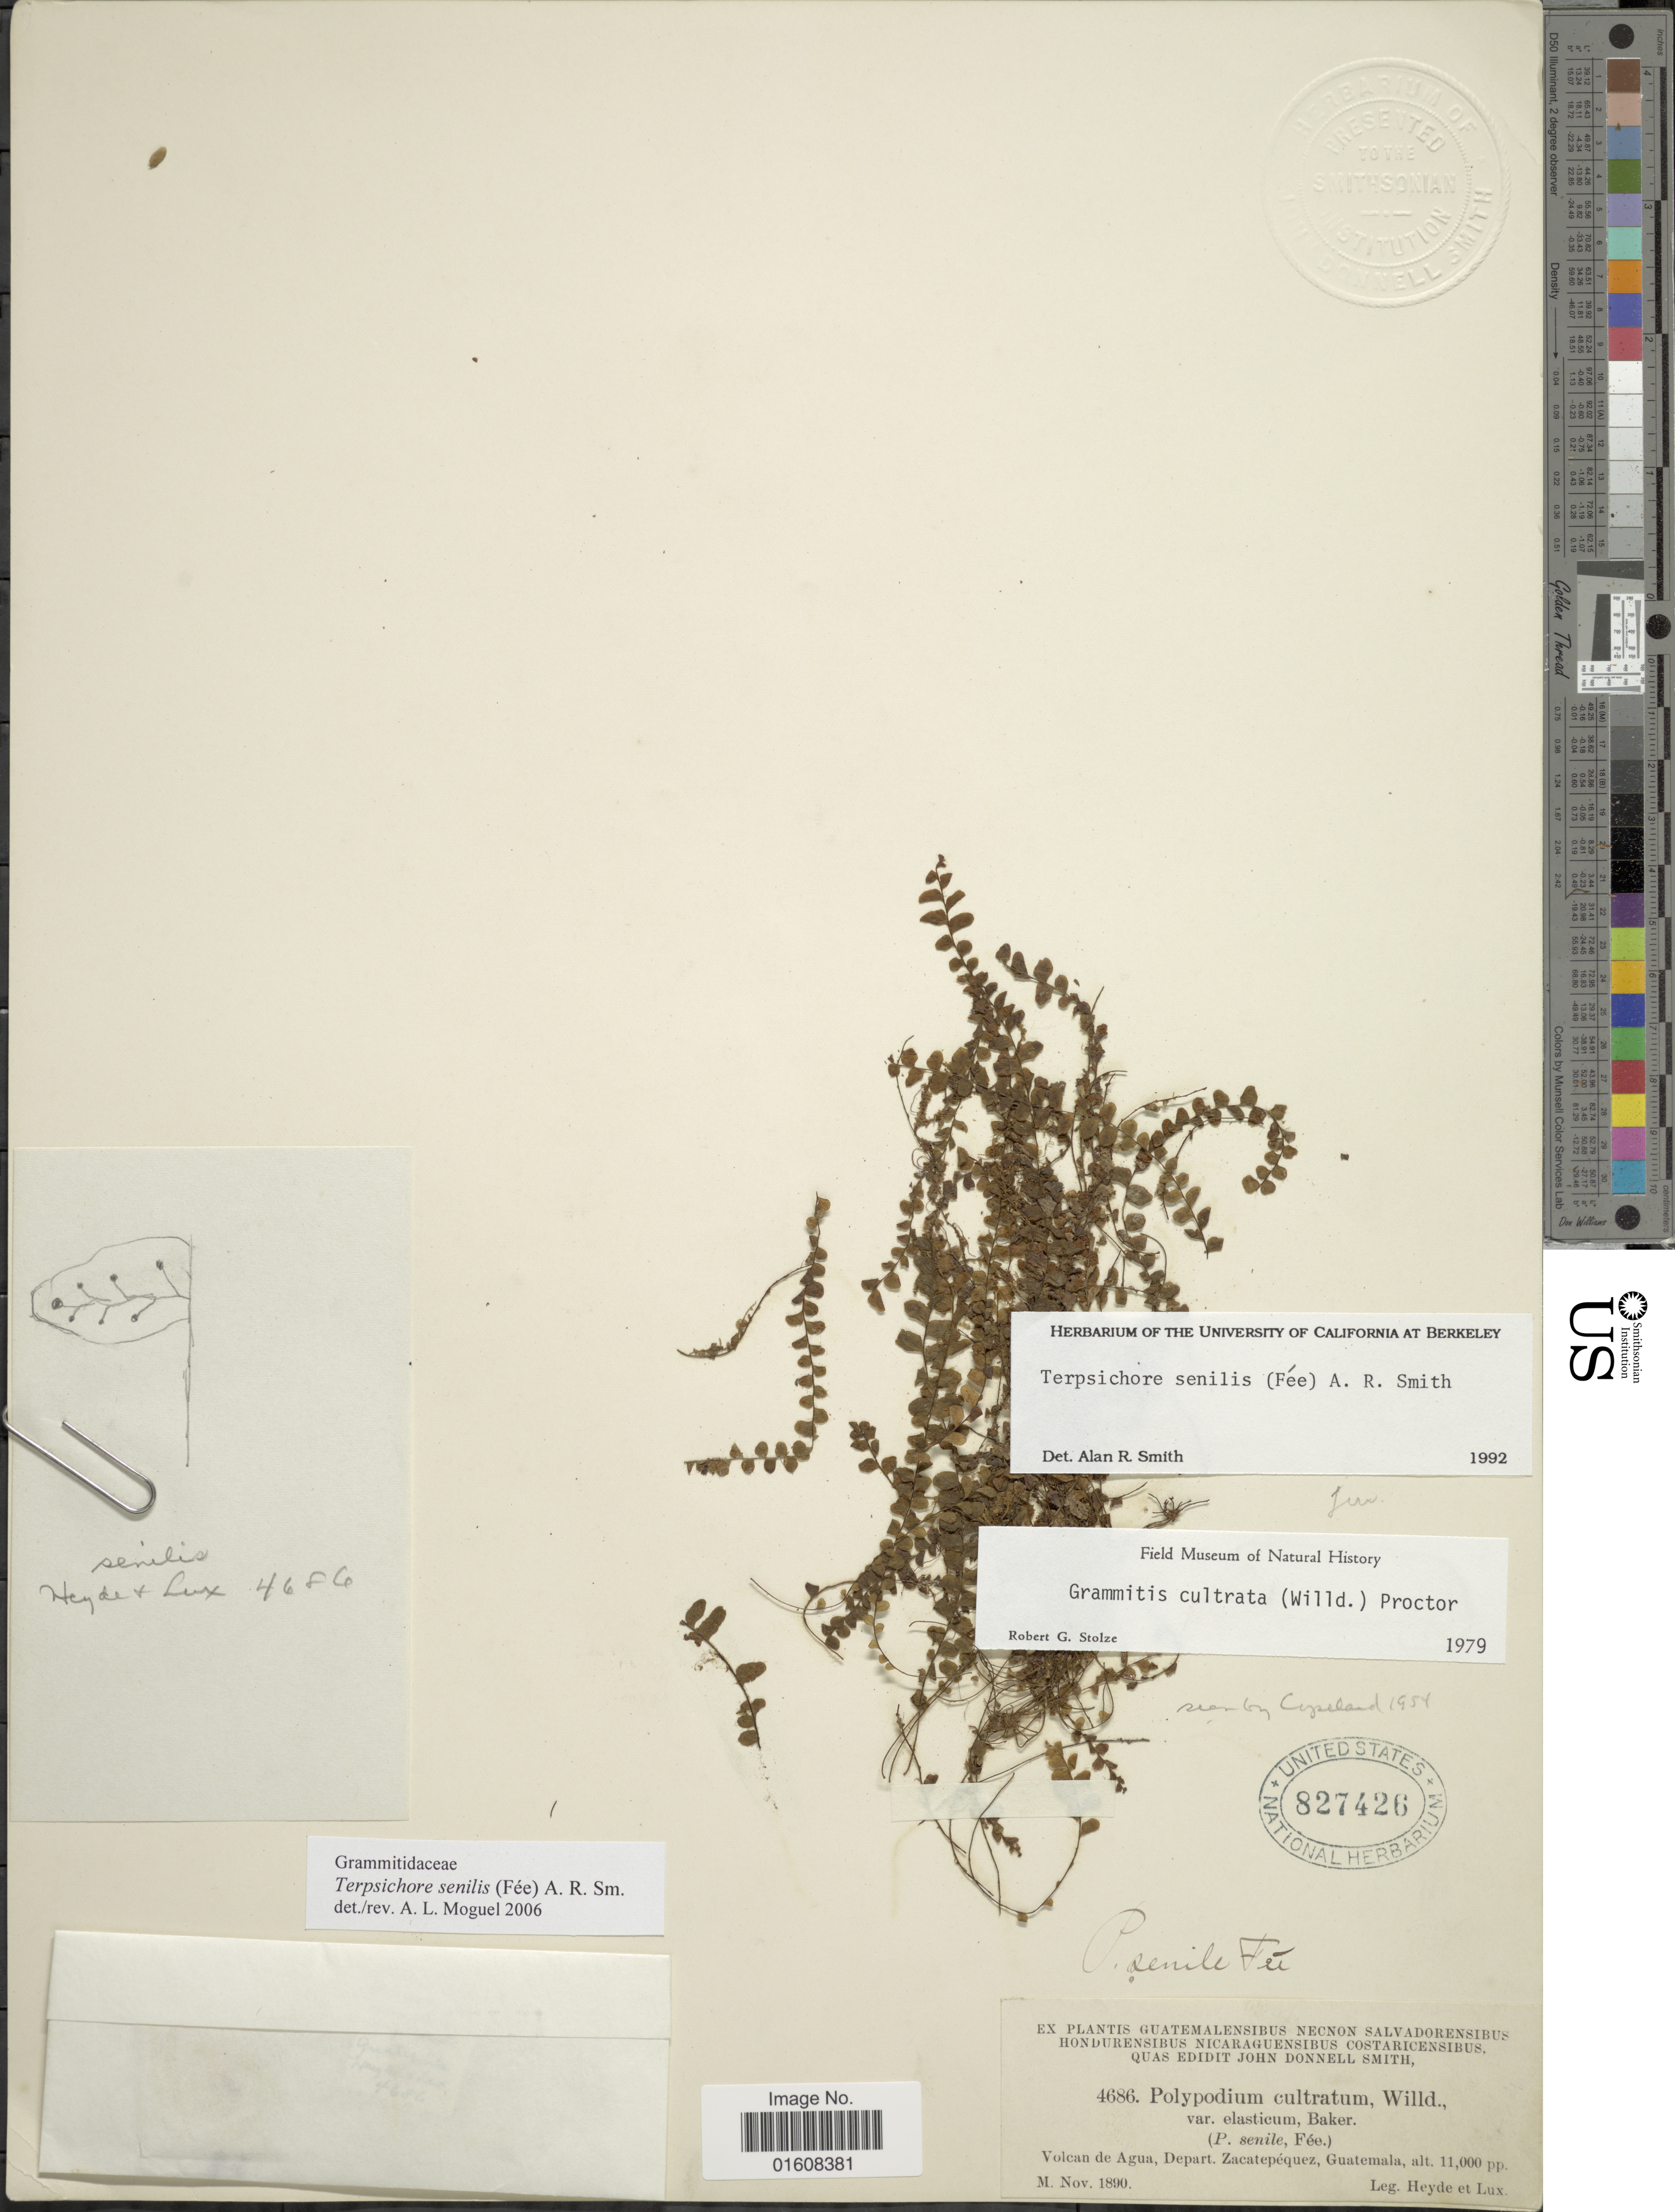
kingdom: Plantae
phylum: Tracheophyta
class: Polypodiopsida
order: Polypodiales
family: Polypodiaceae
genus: Alansmia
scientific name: Alansmia senilis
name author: (Fée) Moguel & M. Kessler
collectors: Heyde & Lux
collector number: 4686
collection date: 1890-11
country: Guatemala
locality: Volcan de Agua, Depart. Zacatepéquez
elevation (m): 3353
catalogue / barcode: US 827426